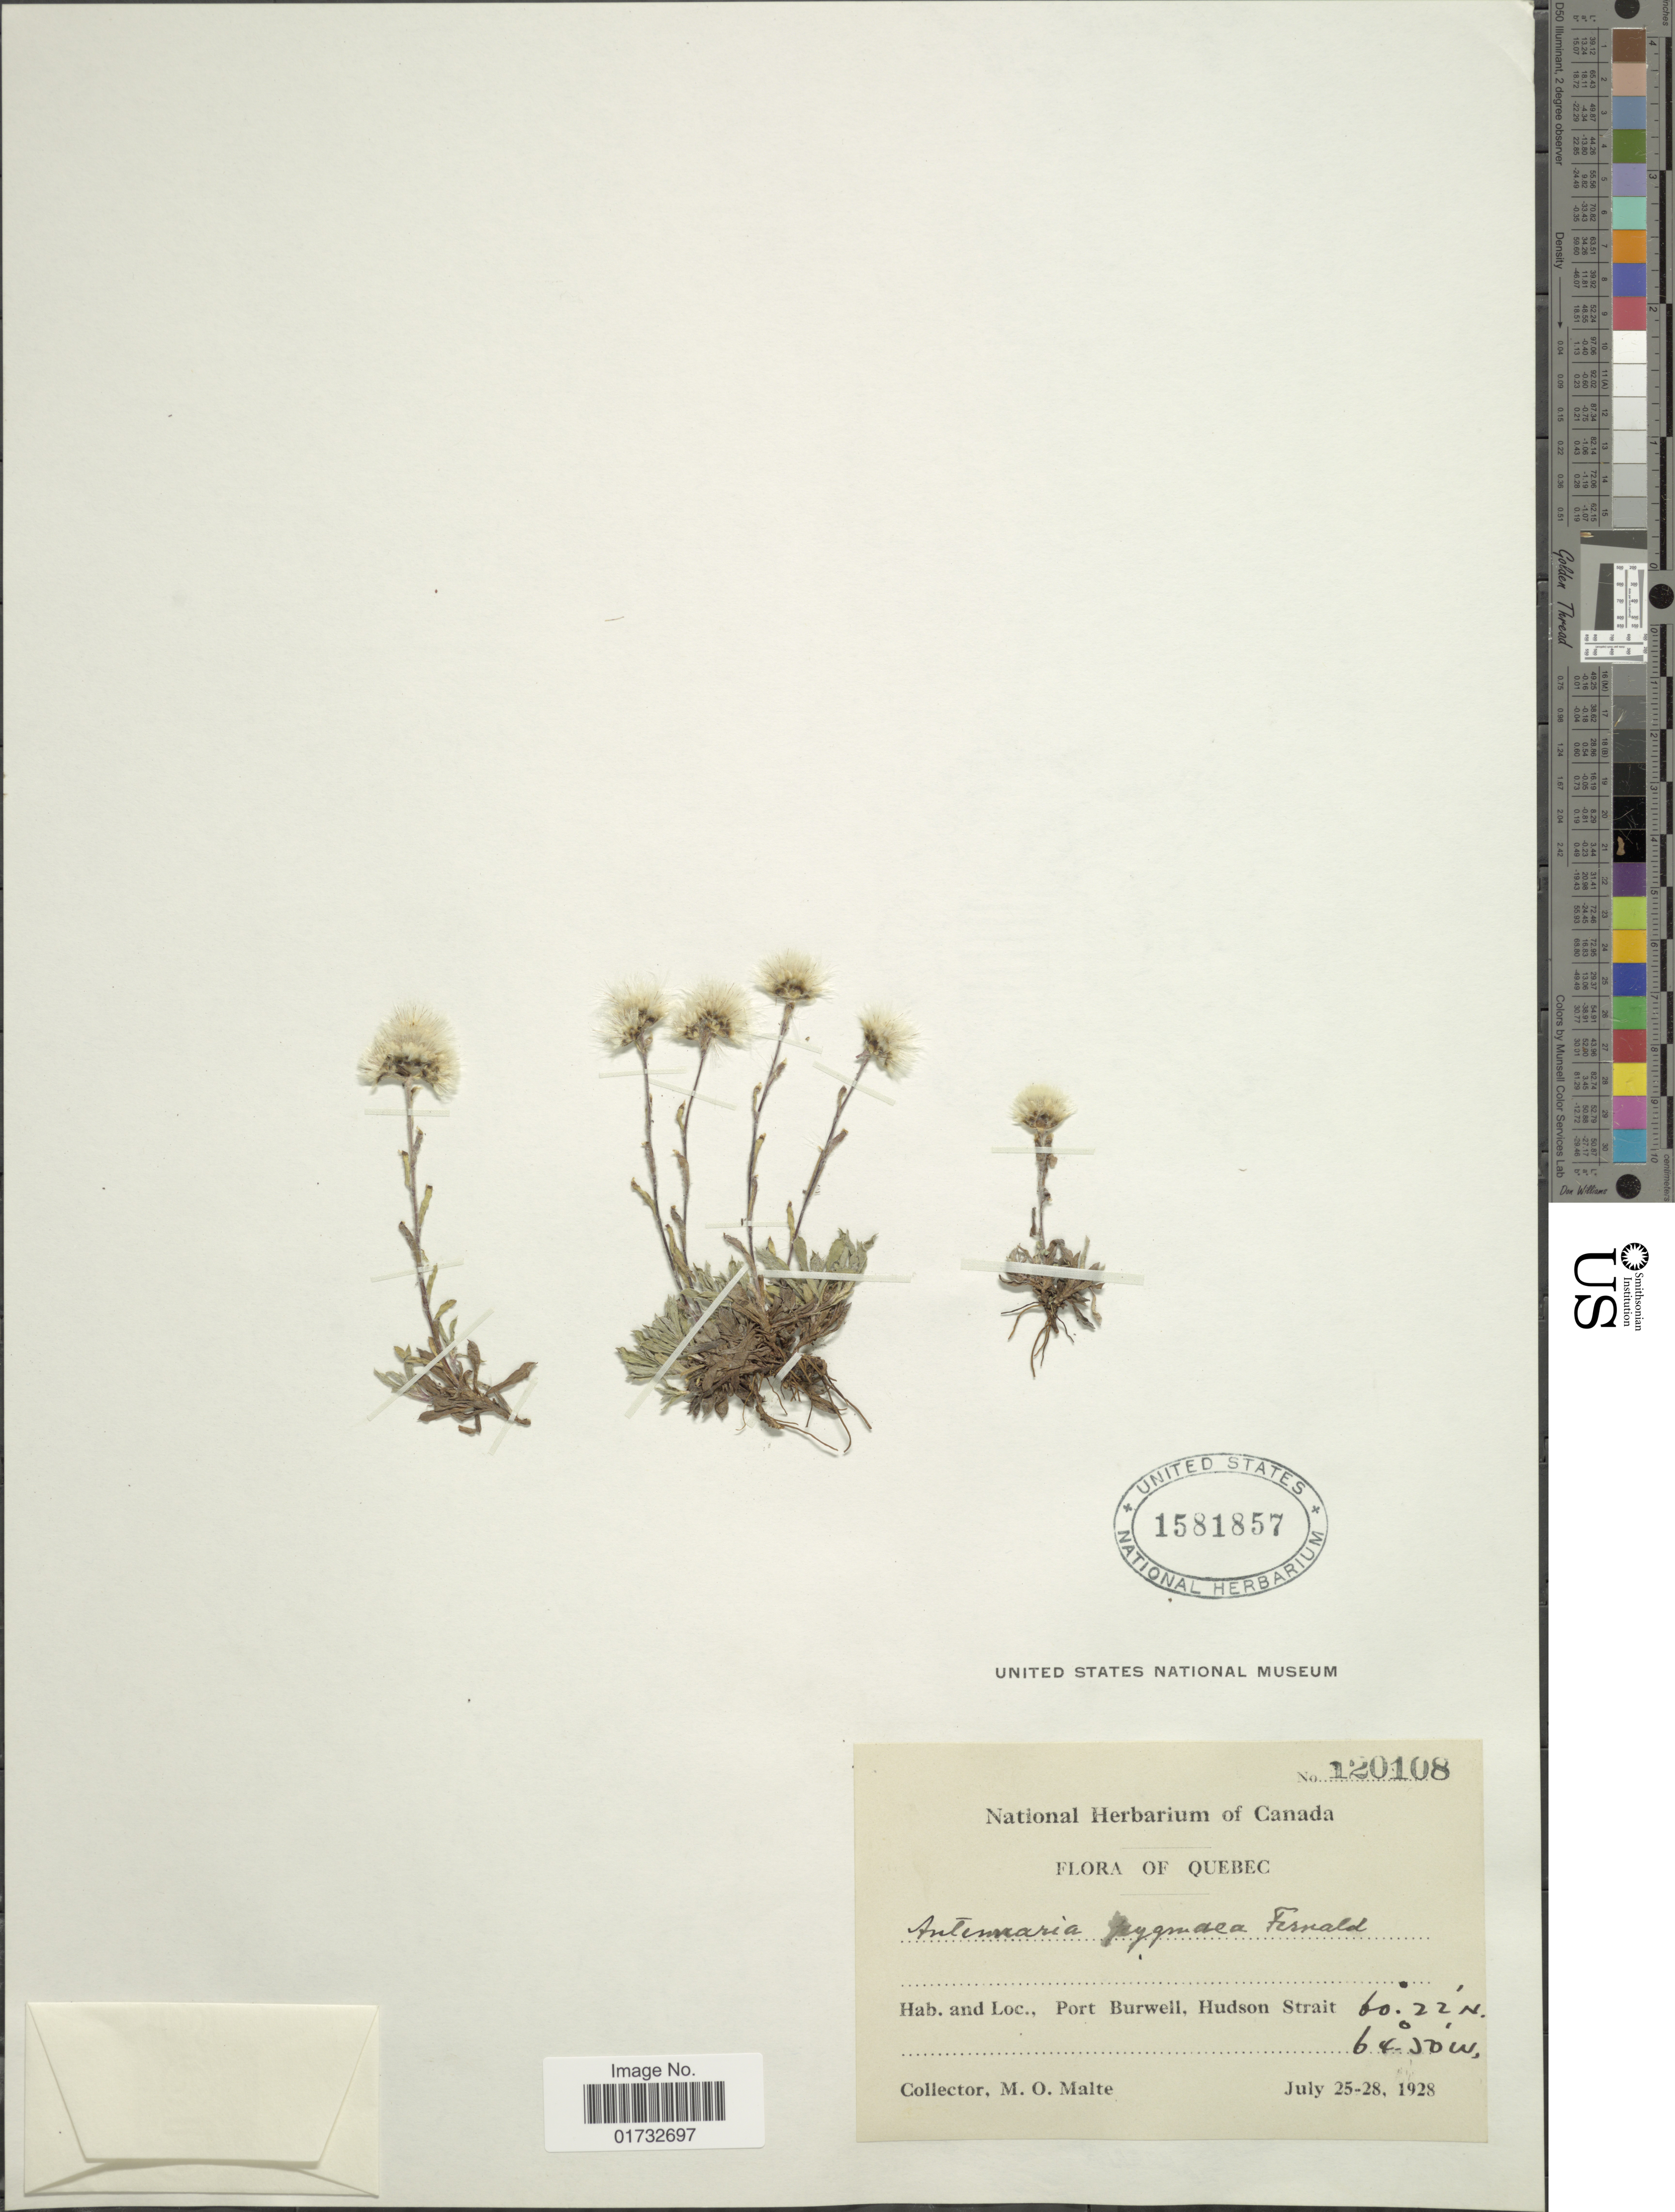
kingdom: Plantae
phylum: Tracheophyta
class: Magnoliopsida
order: Asterales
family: Asteraceae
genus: Antennaria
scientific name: Antennaria pygmaea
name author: Fernald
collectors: M. O. Malte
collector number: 120108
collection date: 1928-07-25/1928-07-28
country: Canada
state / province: Quebec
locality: Port Burweil, Hudson Strait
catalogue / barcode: US 1581857